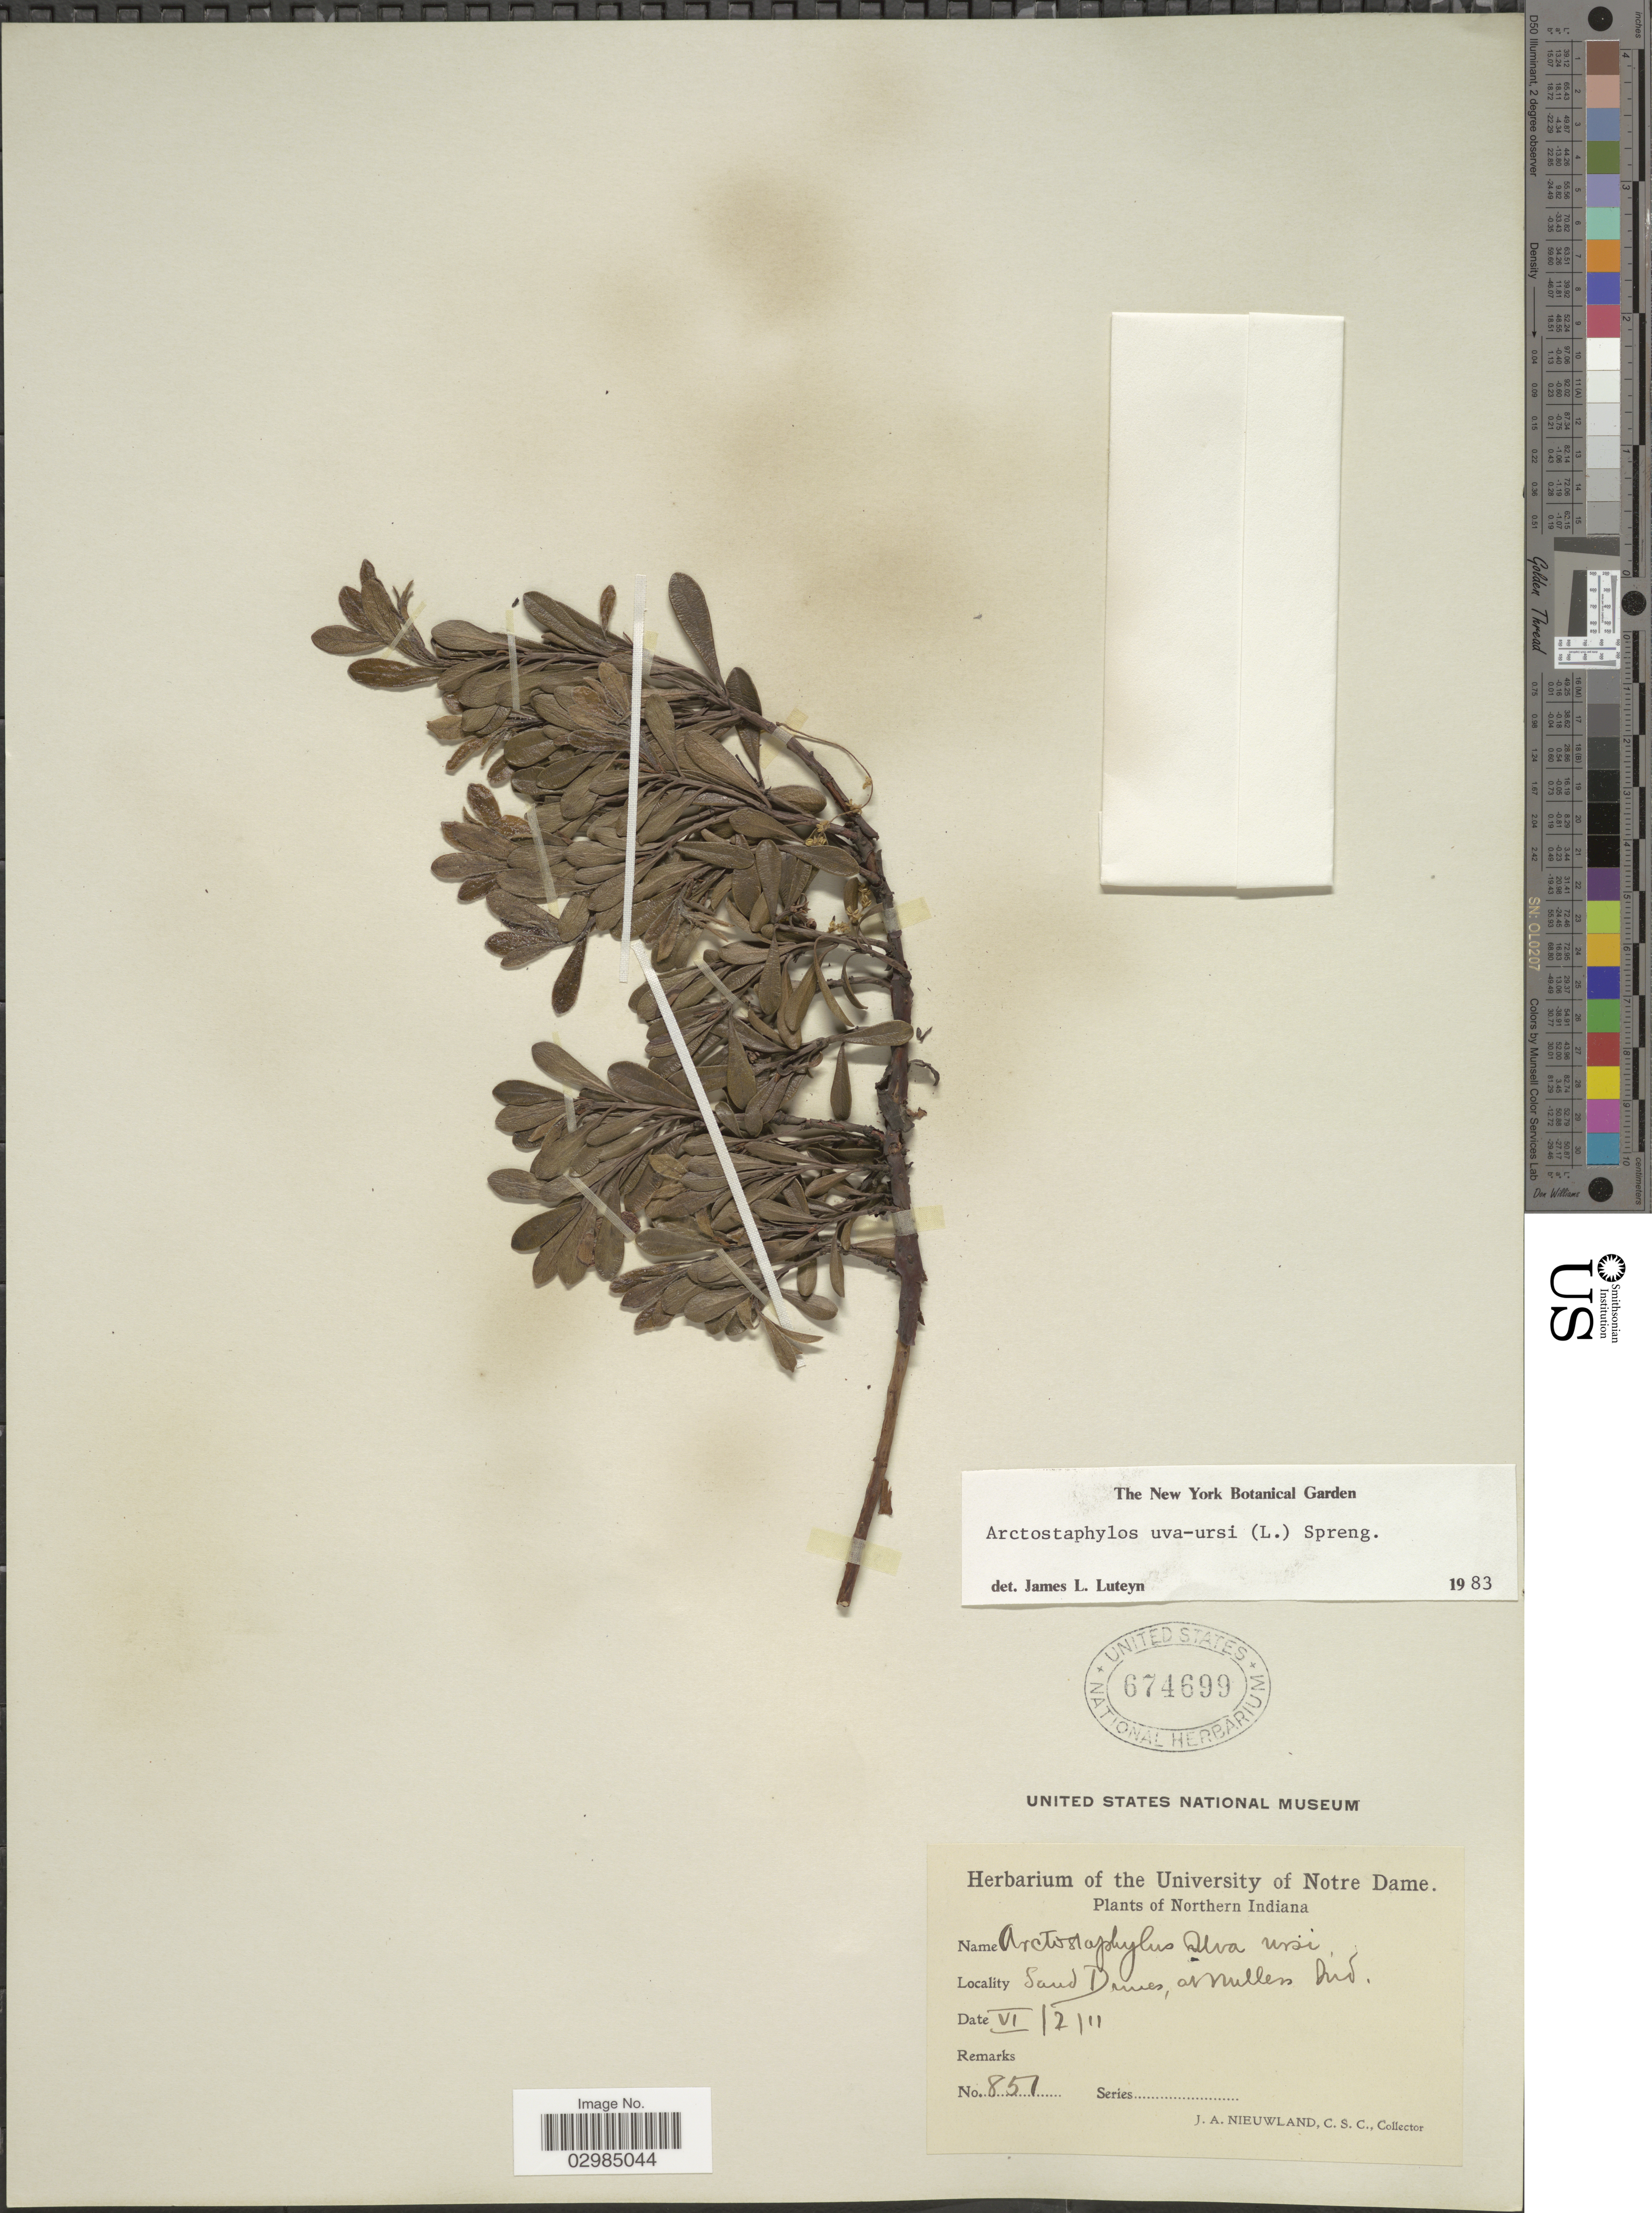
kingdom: Plantae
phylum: Tracheophyta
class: Magnoliopsida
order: Ericales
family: Ericaceae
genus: Arctostaphylos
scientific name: Arctostaphylos uva-ursi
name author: (L.) Spreng.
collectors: J. A. Nieuwland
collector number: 851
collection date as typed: Transcribed d/m/y: 2/6/11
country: United States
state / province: Indiana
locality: Northern Indiana. Sand Dunes, at Millers.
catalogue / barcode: US 674699